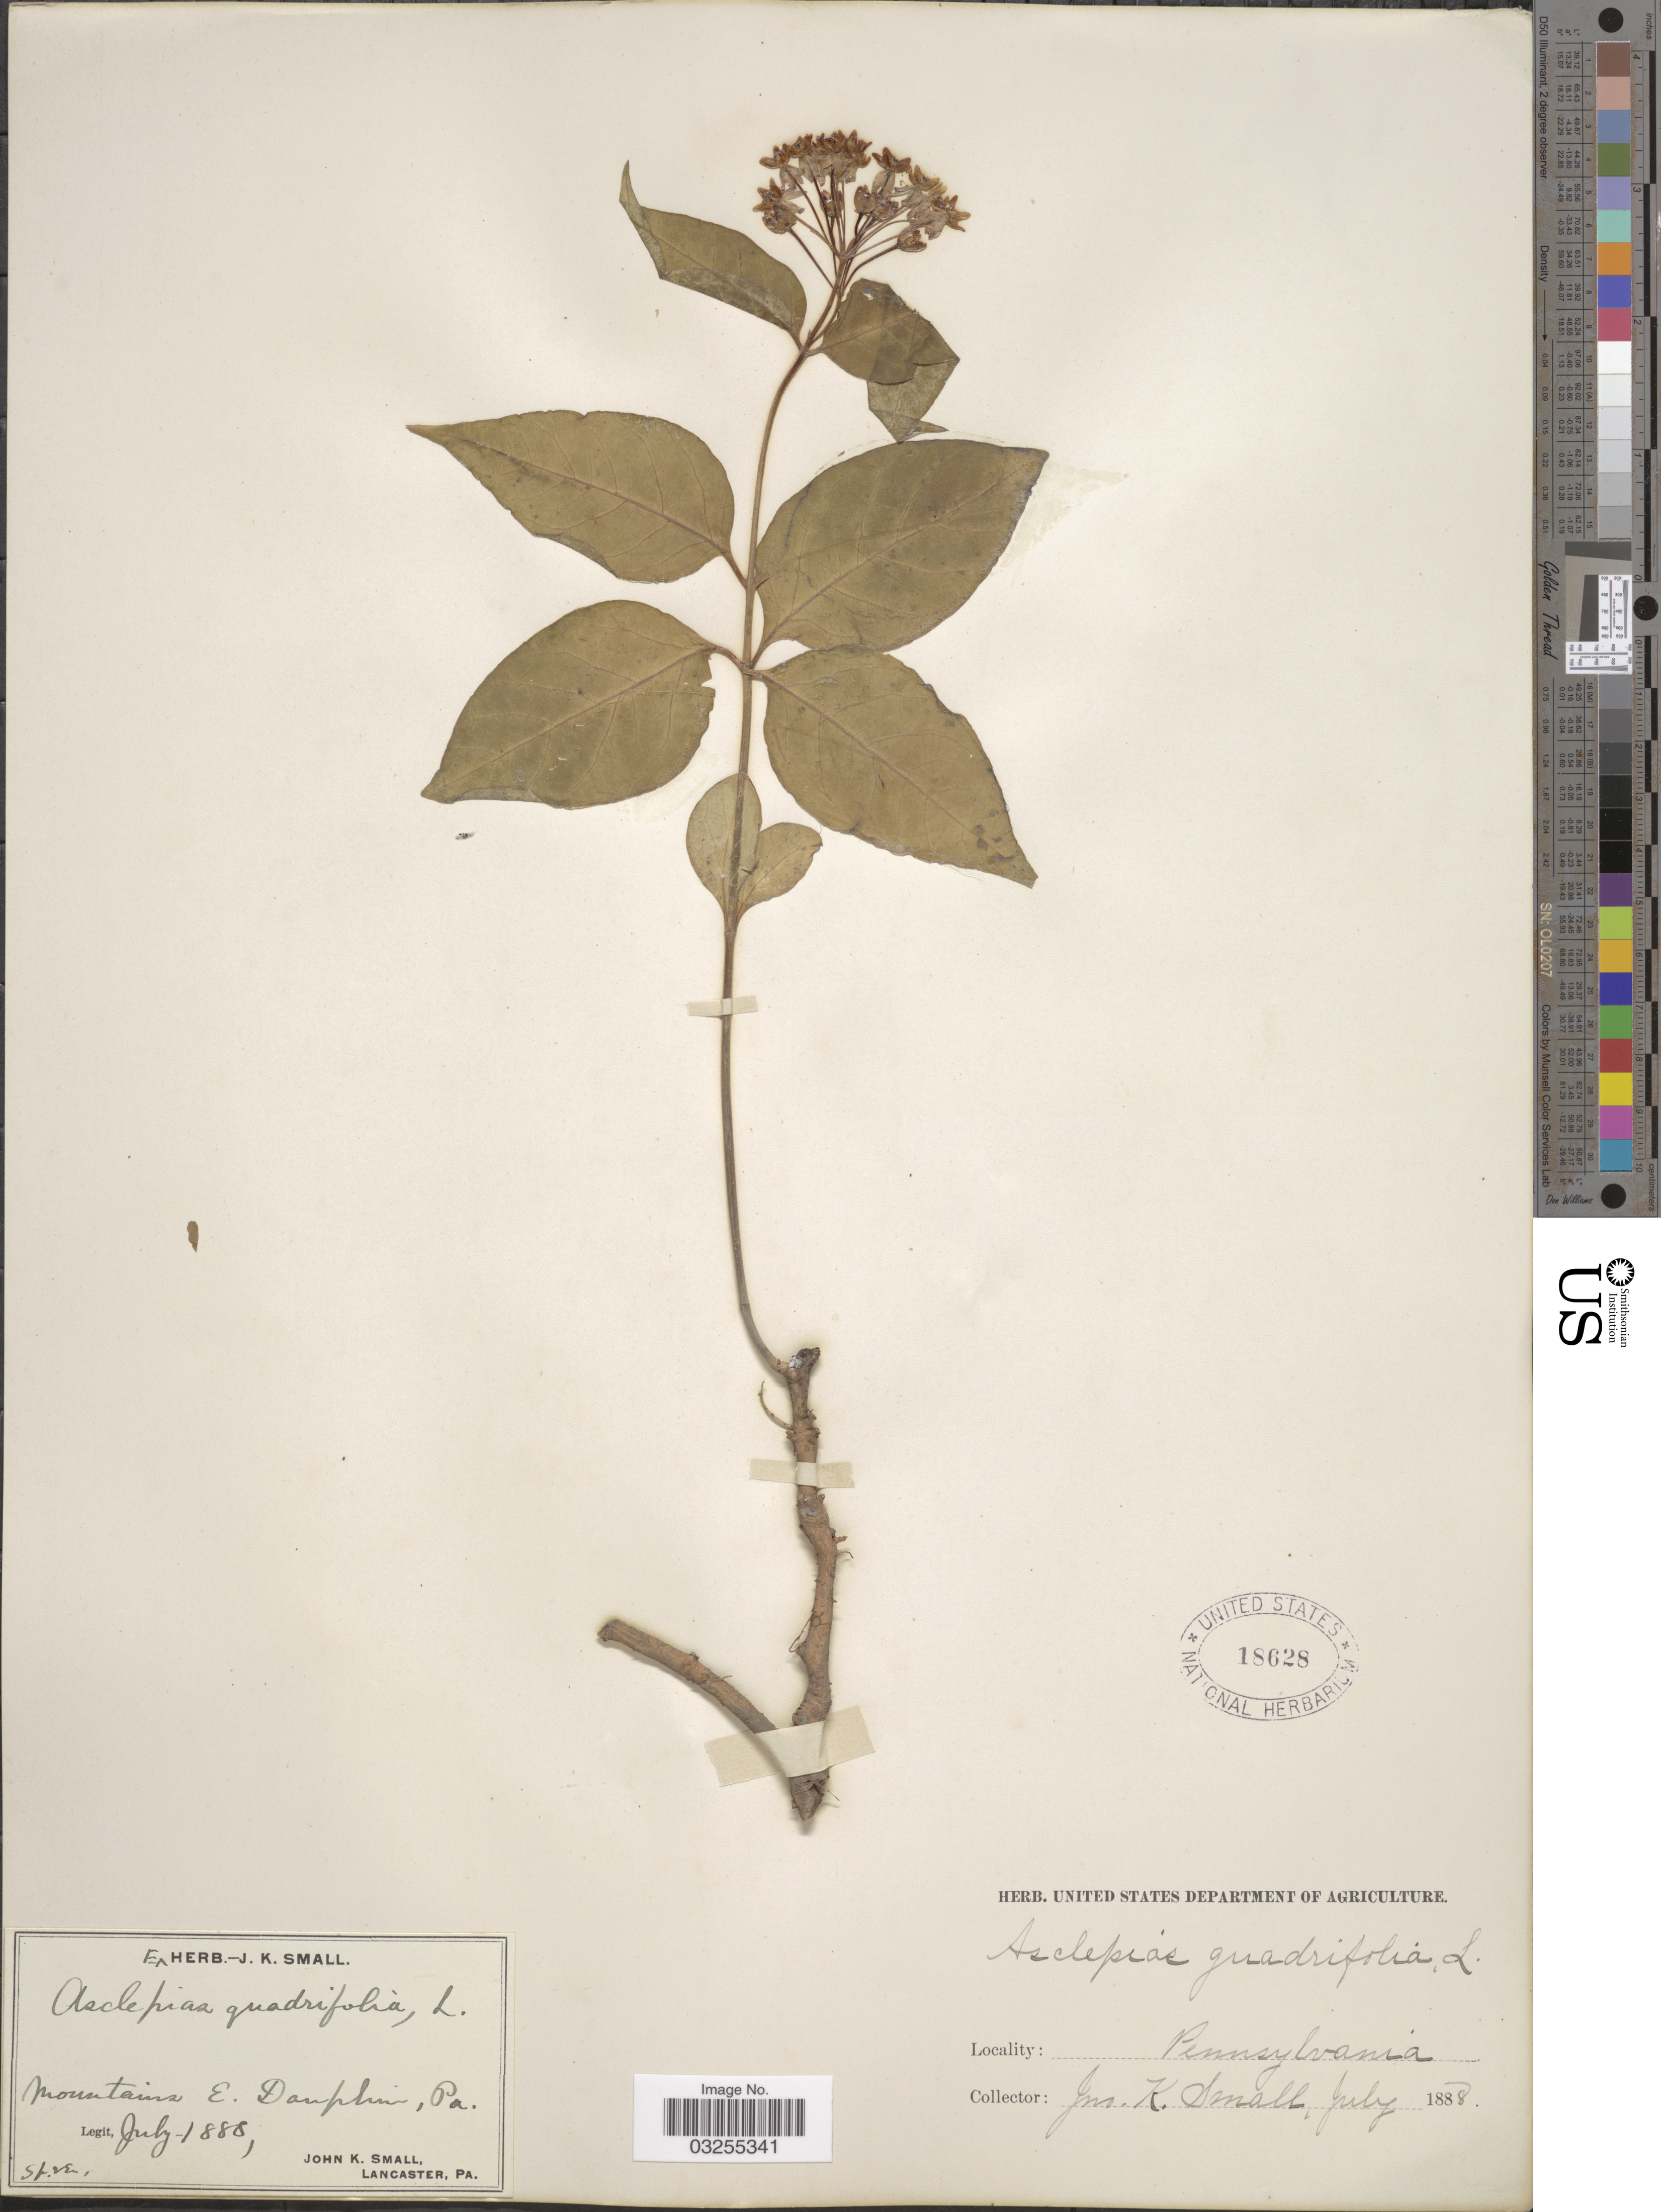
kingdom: Plantae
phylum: Tracheophyta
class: Magnoliopsida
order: Gentianales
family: Apocynaceae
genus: Asclepias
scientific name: Asclepias quadrifolia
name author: Jacq.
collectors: J. K. Small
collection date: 1888-07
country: United States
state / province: Pennsylvania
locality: Mountains E. Dauphin.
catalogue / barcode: US 18628